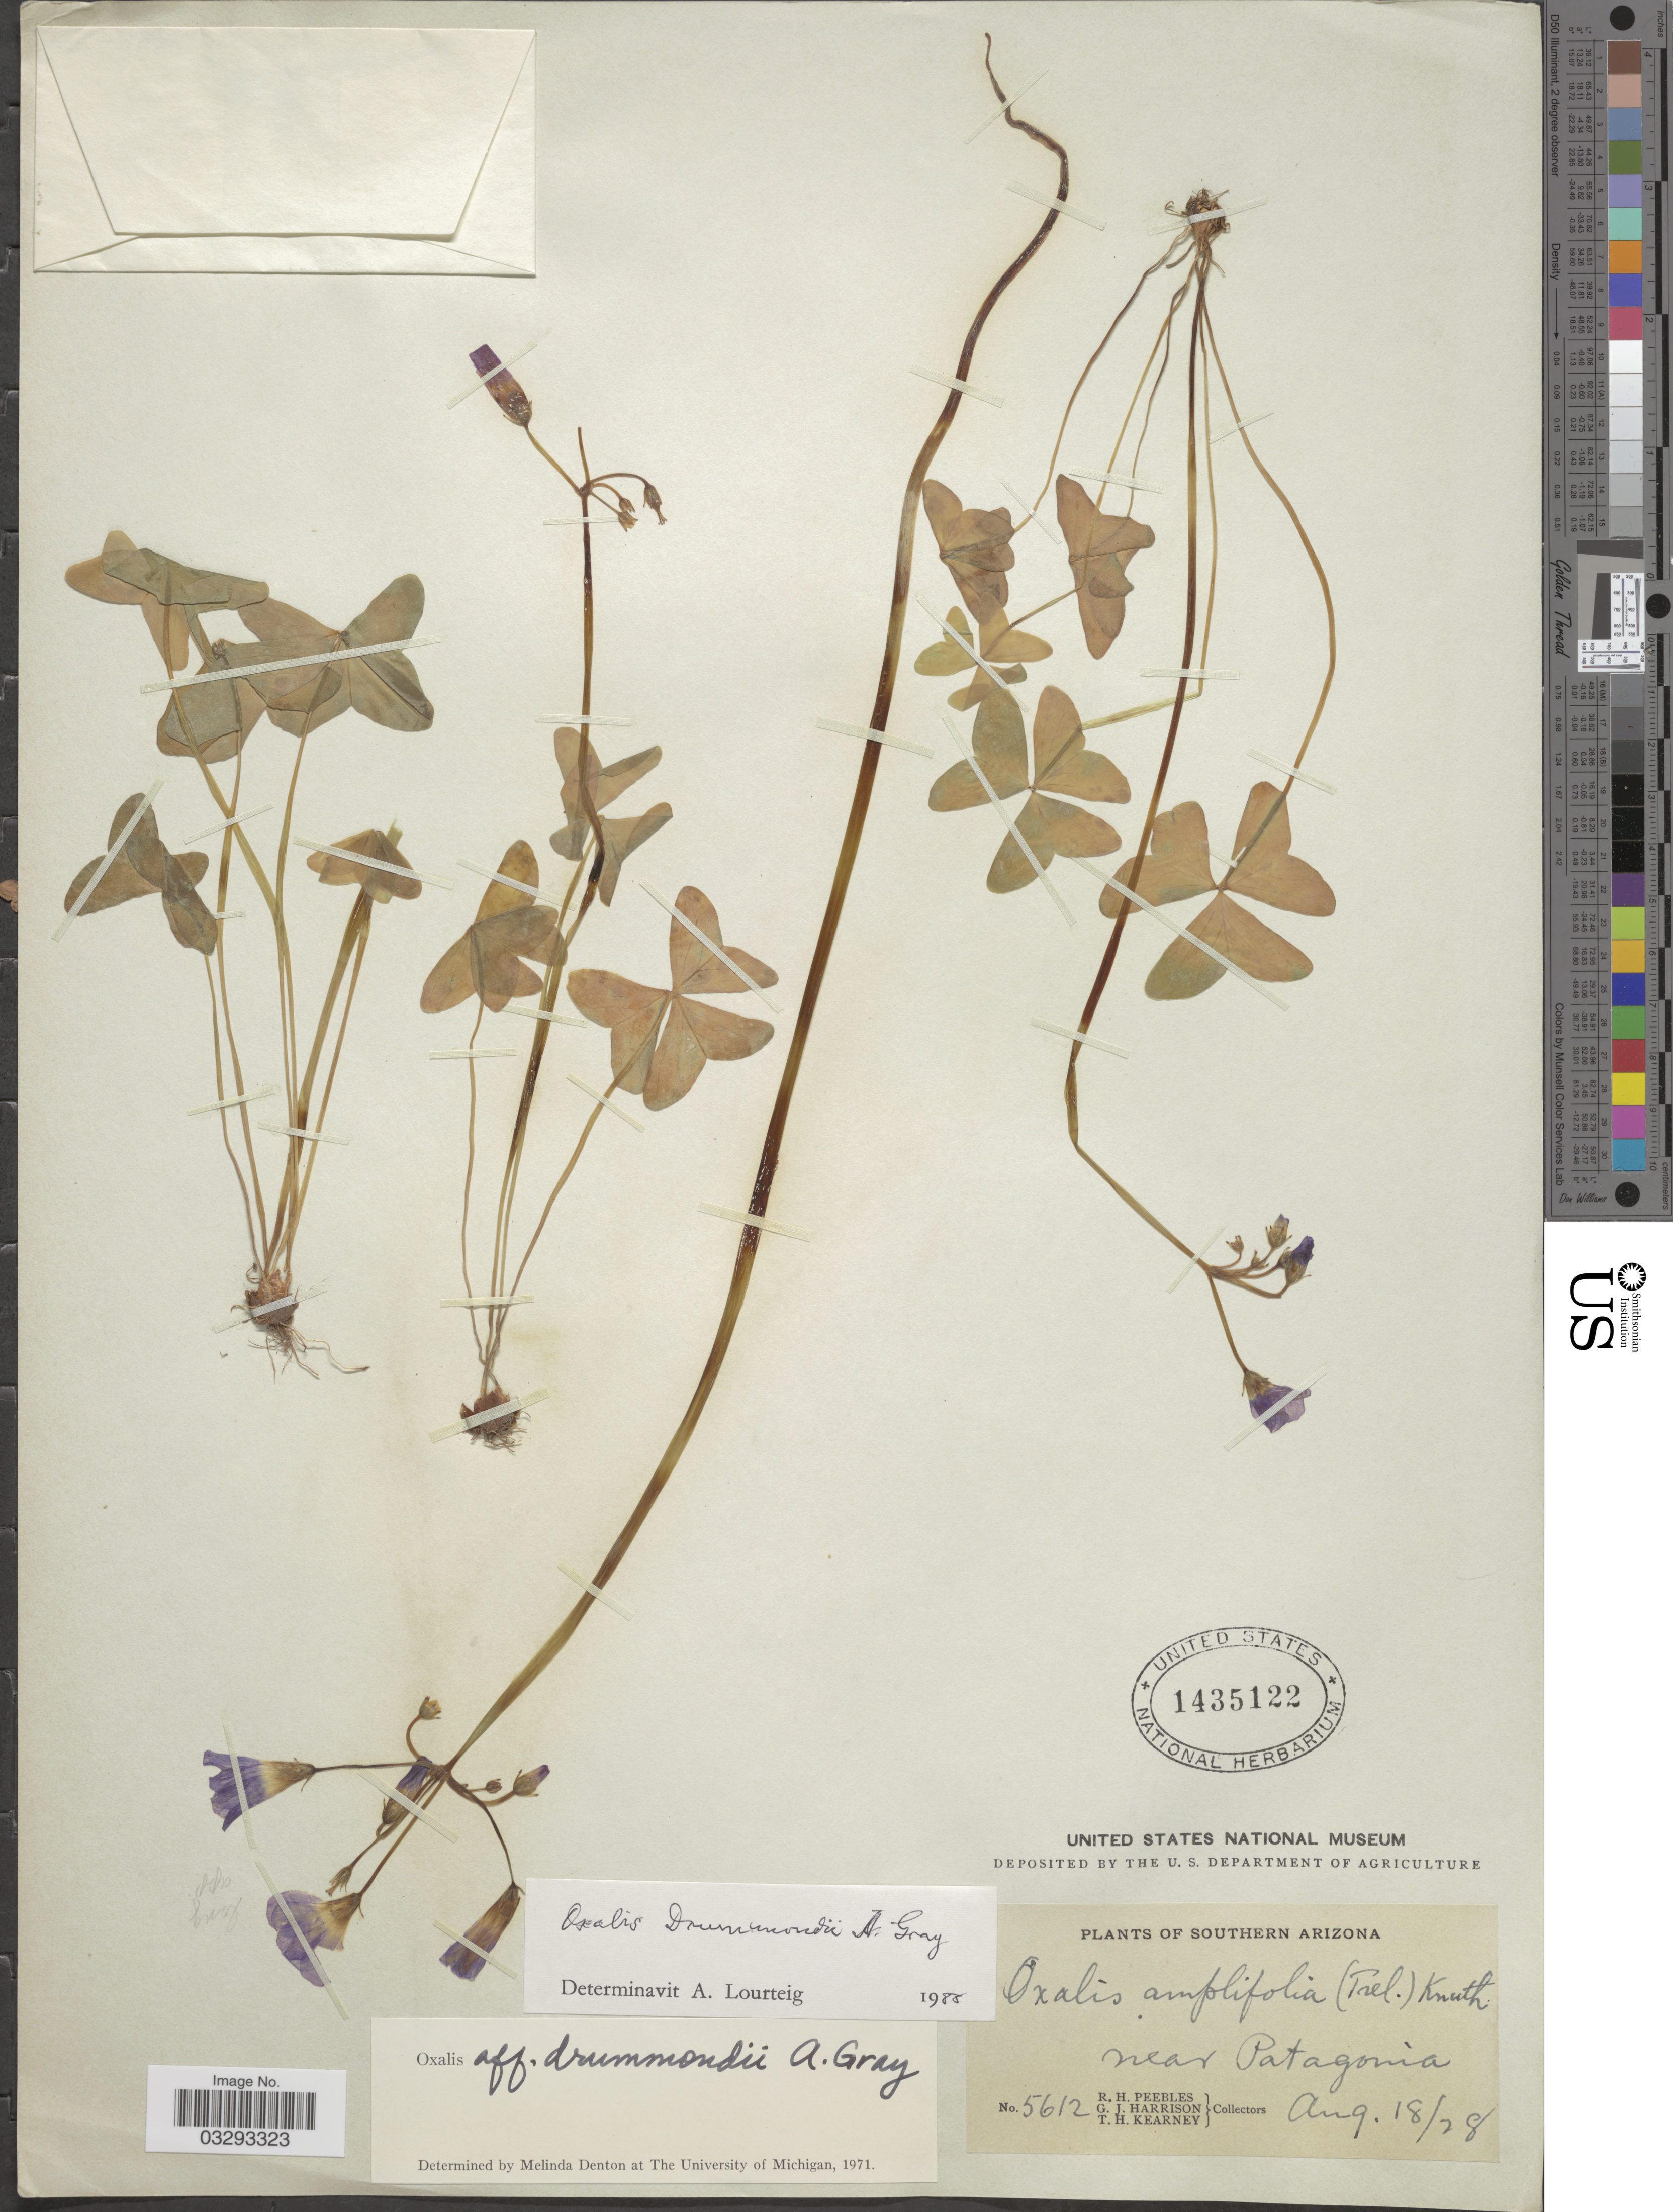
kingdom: Plantae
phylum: Tracheophyta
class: Magnoliopsida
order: Oxalidales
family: Oxalidaceae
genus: Oxalis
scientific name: Oxalis drummondii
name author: A. Gray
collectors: R. H. Peebles, G. J. Harrison & T. H. Kearney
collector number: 5612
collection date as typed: Transcribed d/m/y: 18/8/28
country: United States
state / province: Arizona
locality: Southern Arizona. Near Patagonia.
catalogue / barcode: US 1435122